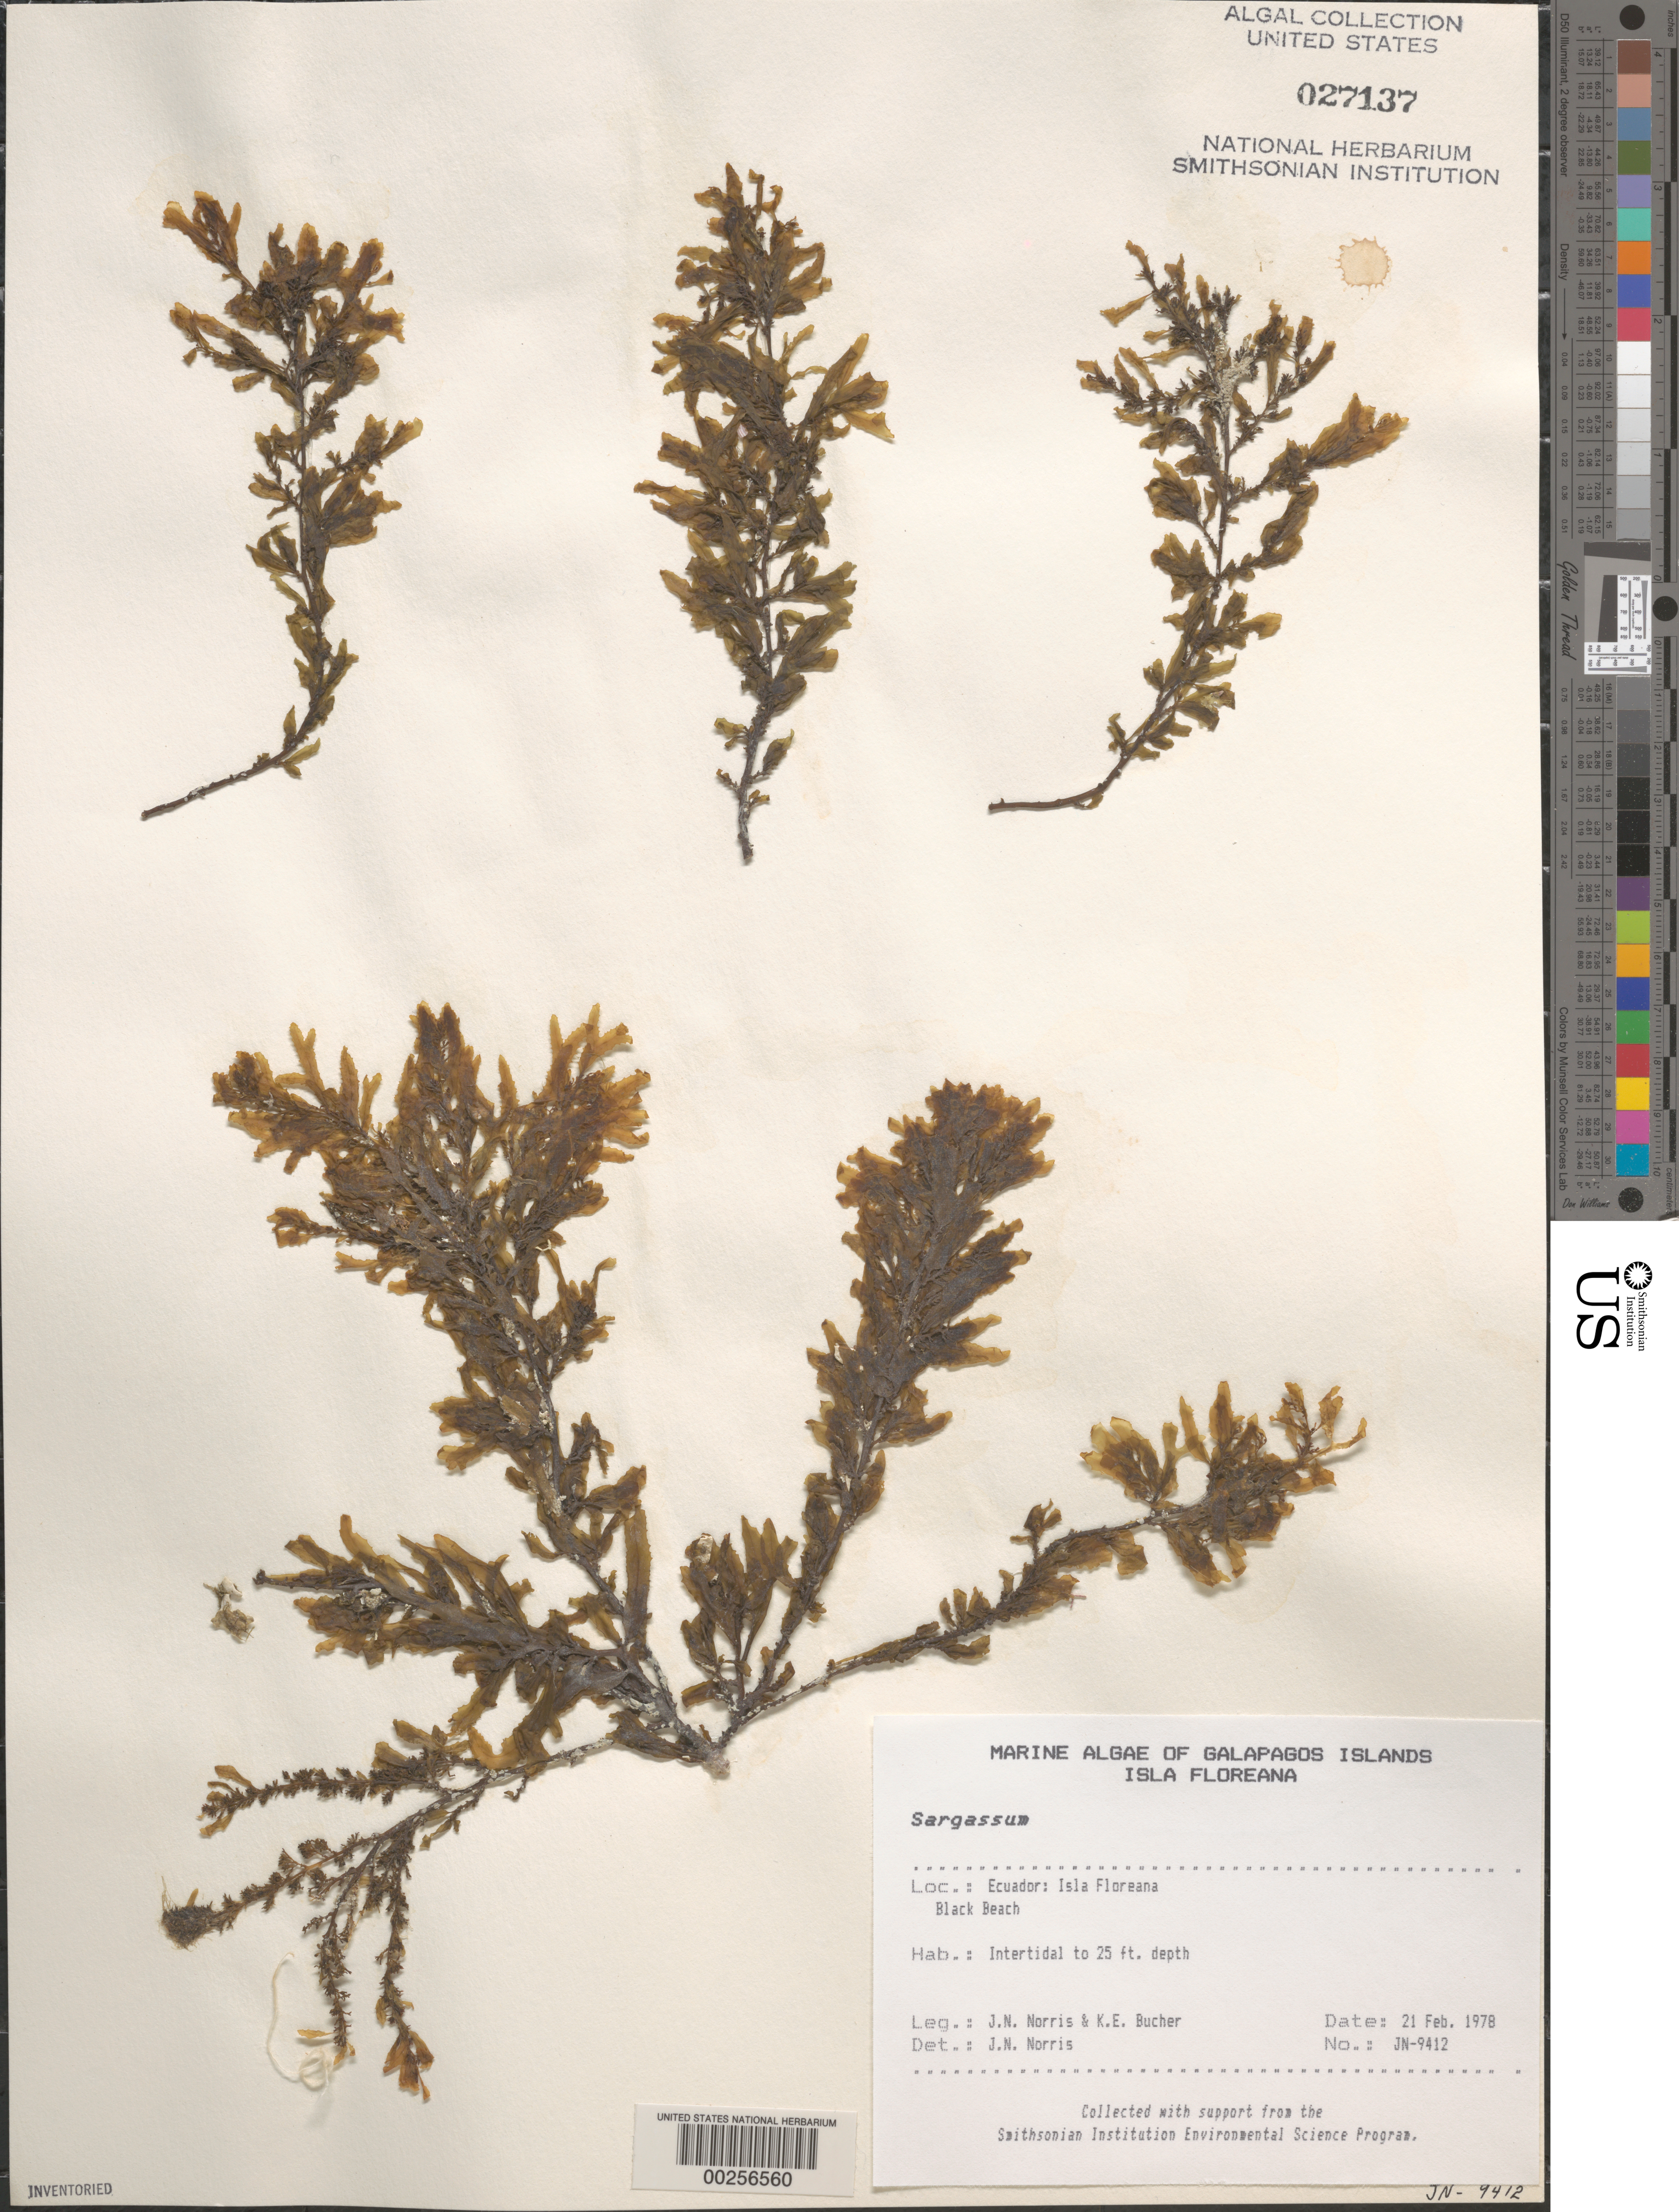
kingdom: Chromista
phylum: Ochrophyta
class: Phaeophyceae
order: Fucales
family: Sargassaceae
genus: Sargassum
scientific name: Sargassum sp.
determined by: Norris, James N.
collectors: J. N. Norris & K. E. Bucher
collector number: JN-9412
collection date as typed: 21 Feb 1978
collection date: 1978-02-21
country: Ecuador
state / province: Colón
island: Floreana [Charles, Santa Maria]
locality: Black Beach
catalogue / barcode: US 27137